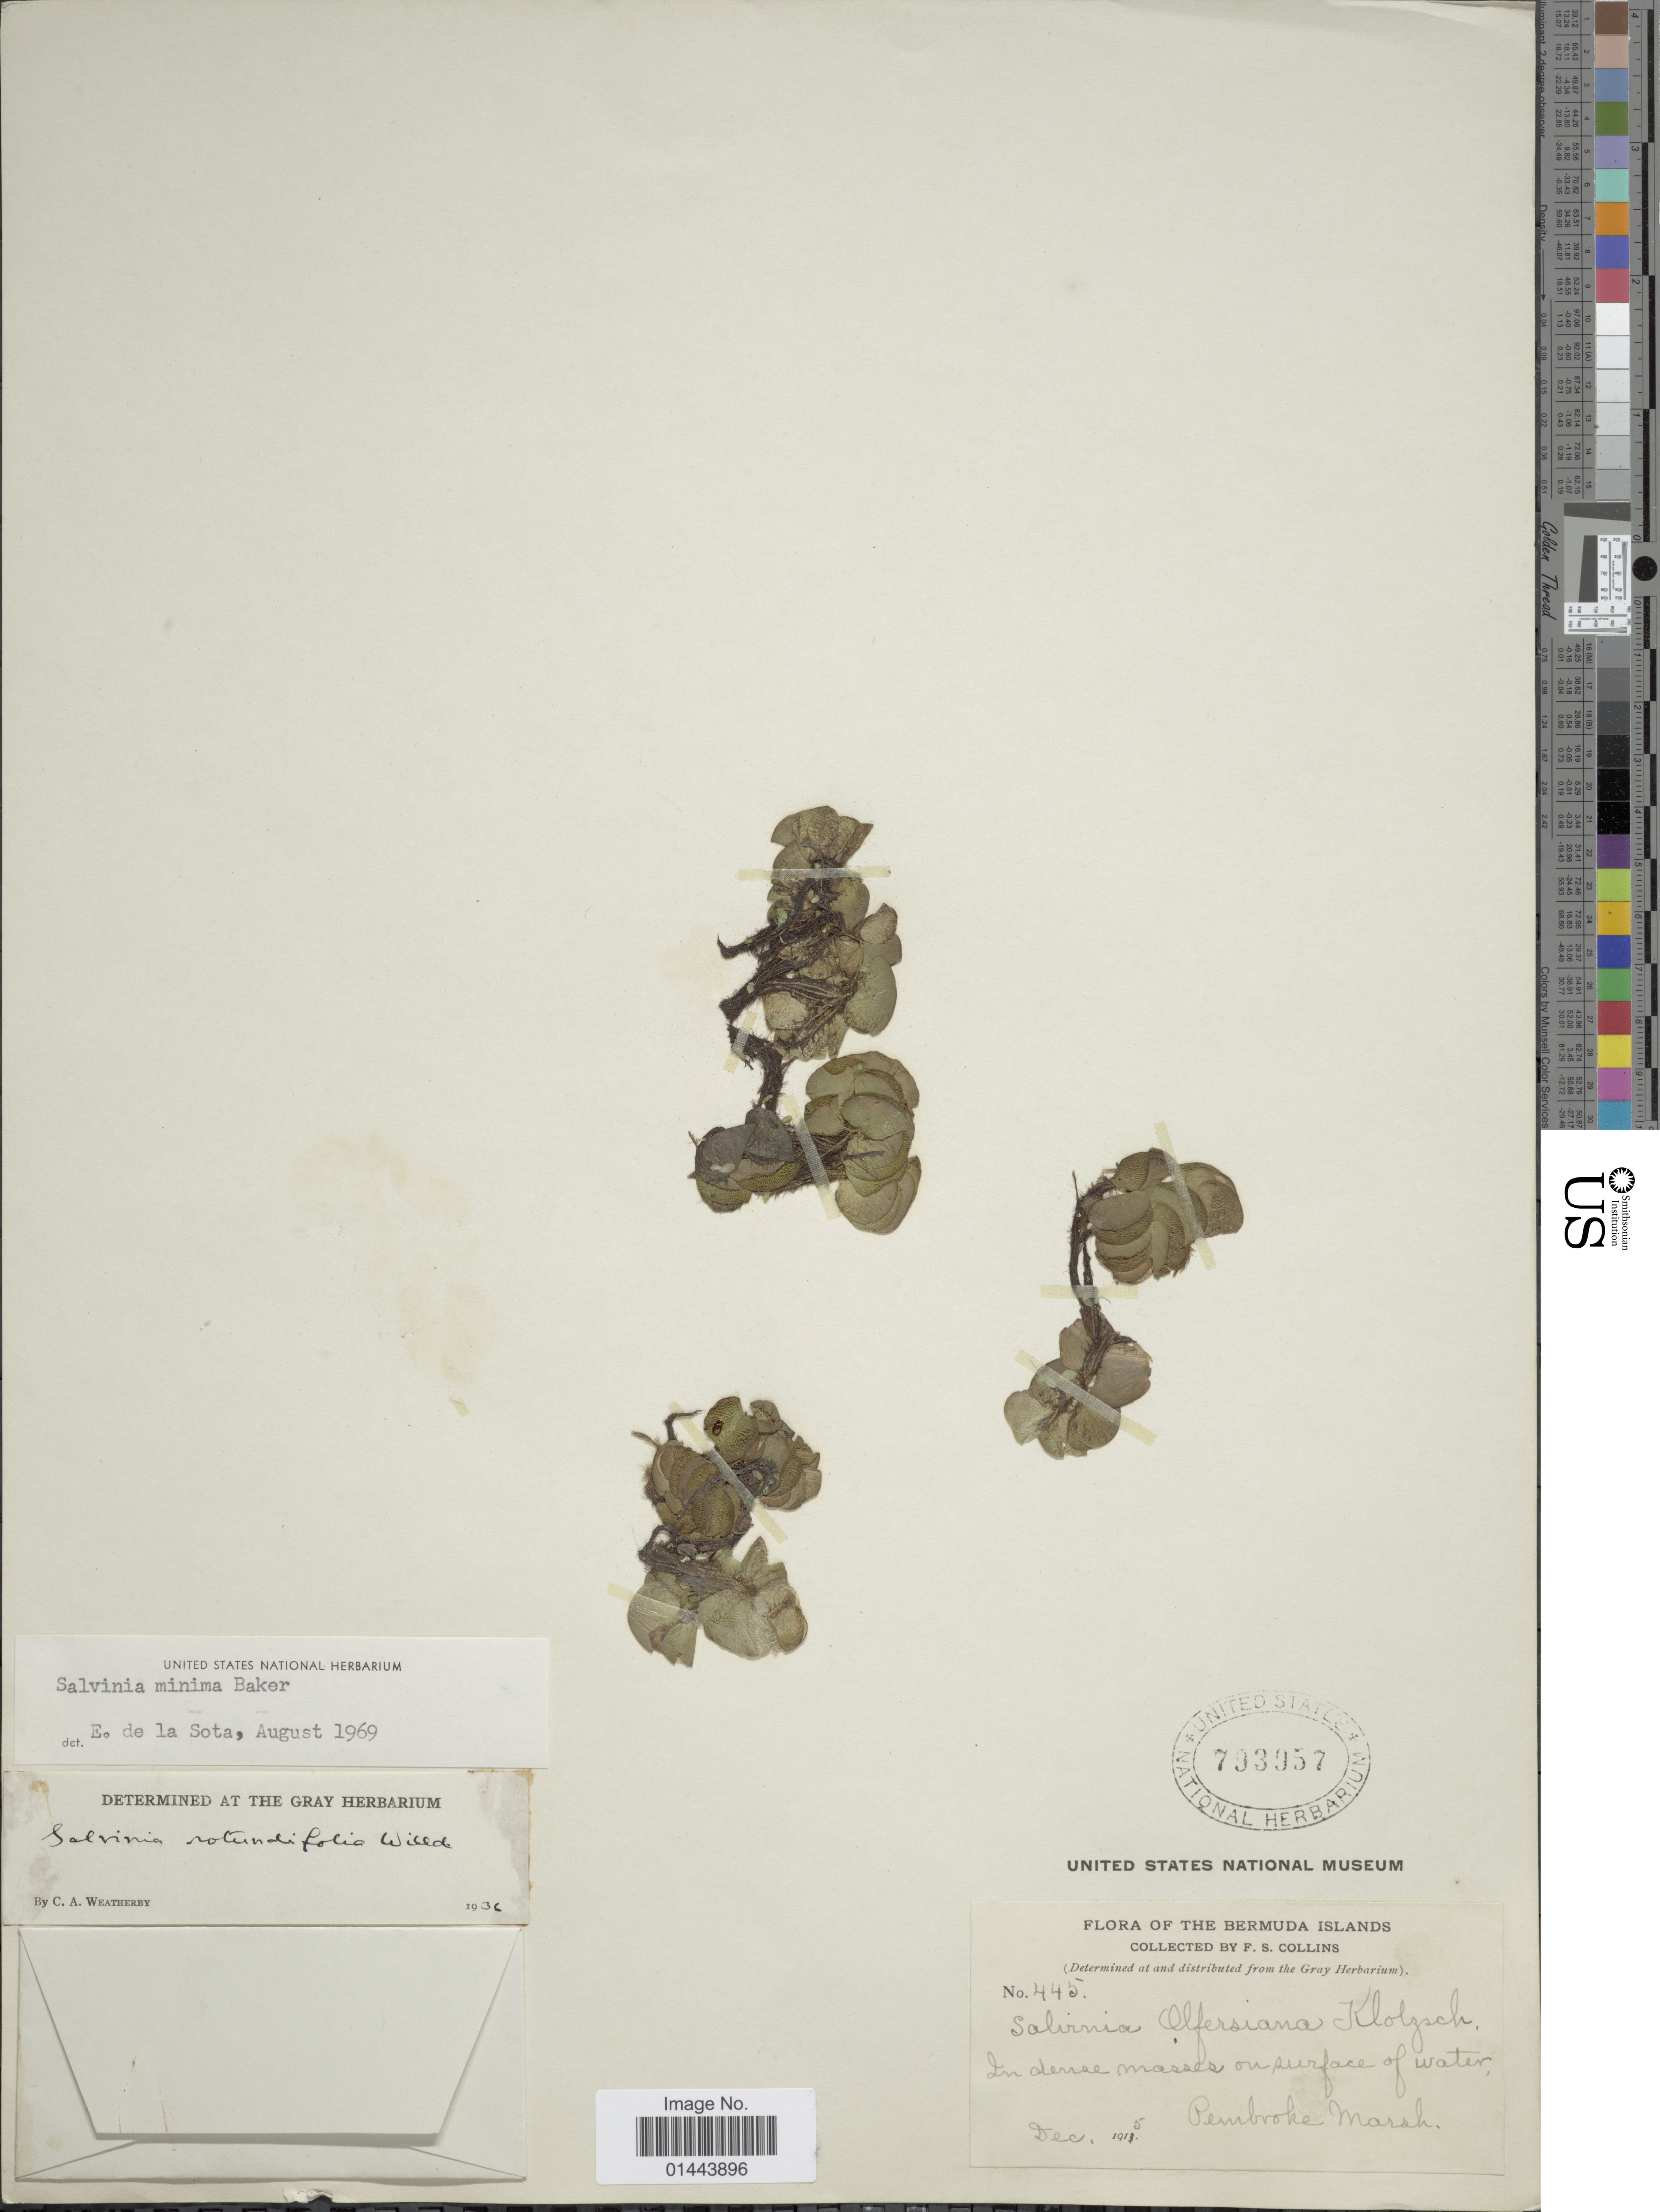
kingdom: Plantae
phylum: Tracheophyta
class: Polypodiopsida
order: Salviniales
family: Salviniaceae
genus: Salvinia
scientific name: Salvinia minima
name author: Baker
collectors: F. Collins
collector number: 445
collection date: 1915-12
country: Bermuda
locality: Bermuda Islands, in dense masses on surface of water, Pembroke Marsh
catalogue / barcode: US 793957